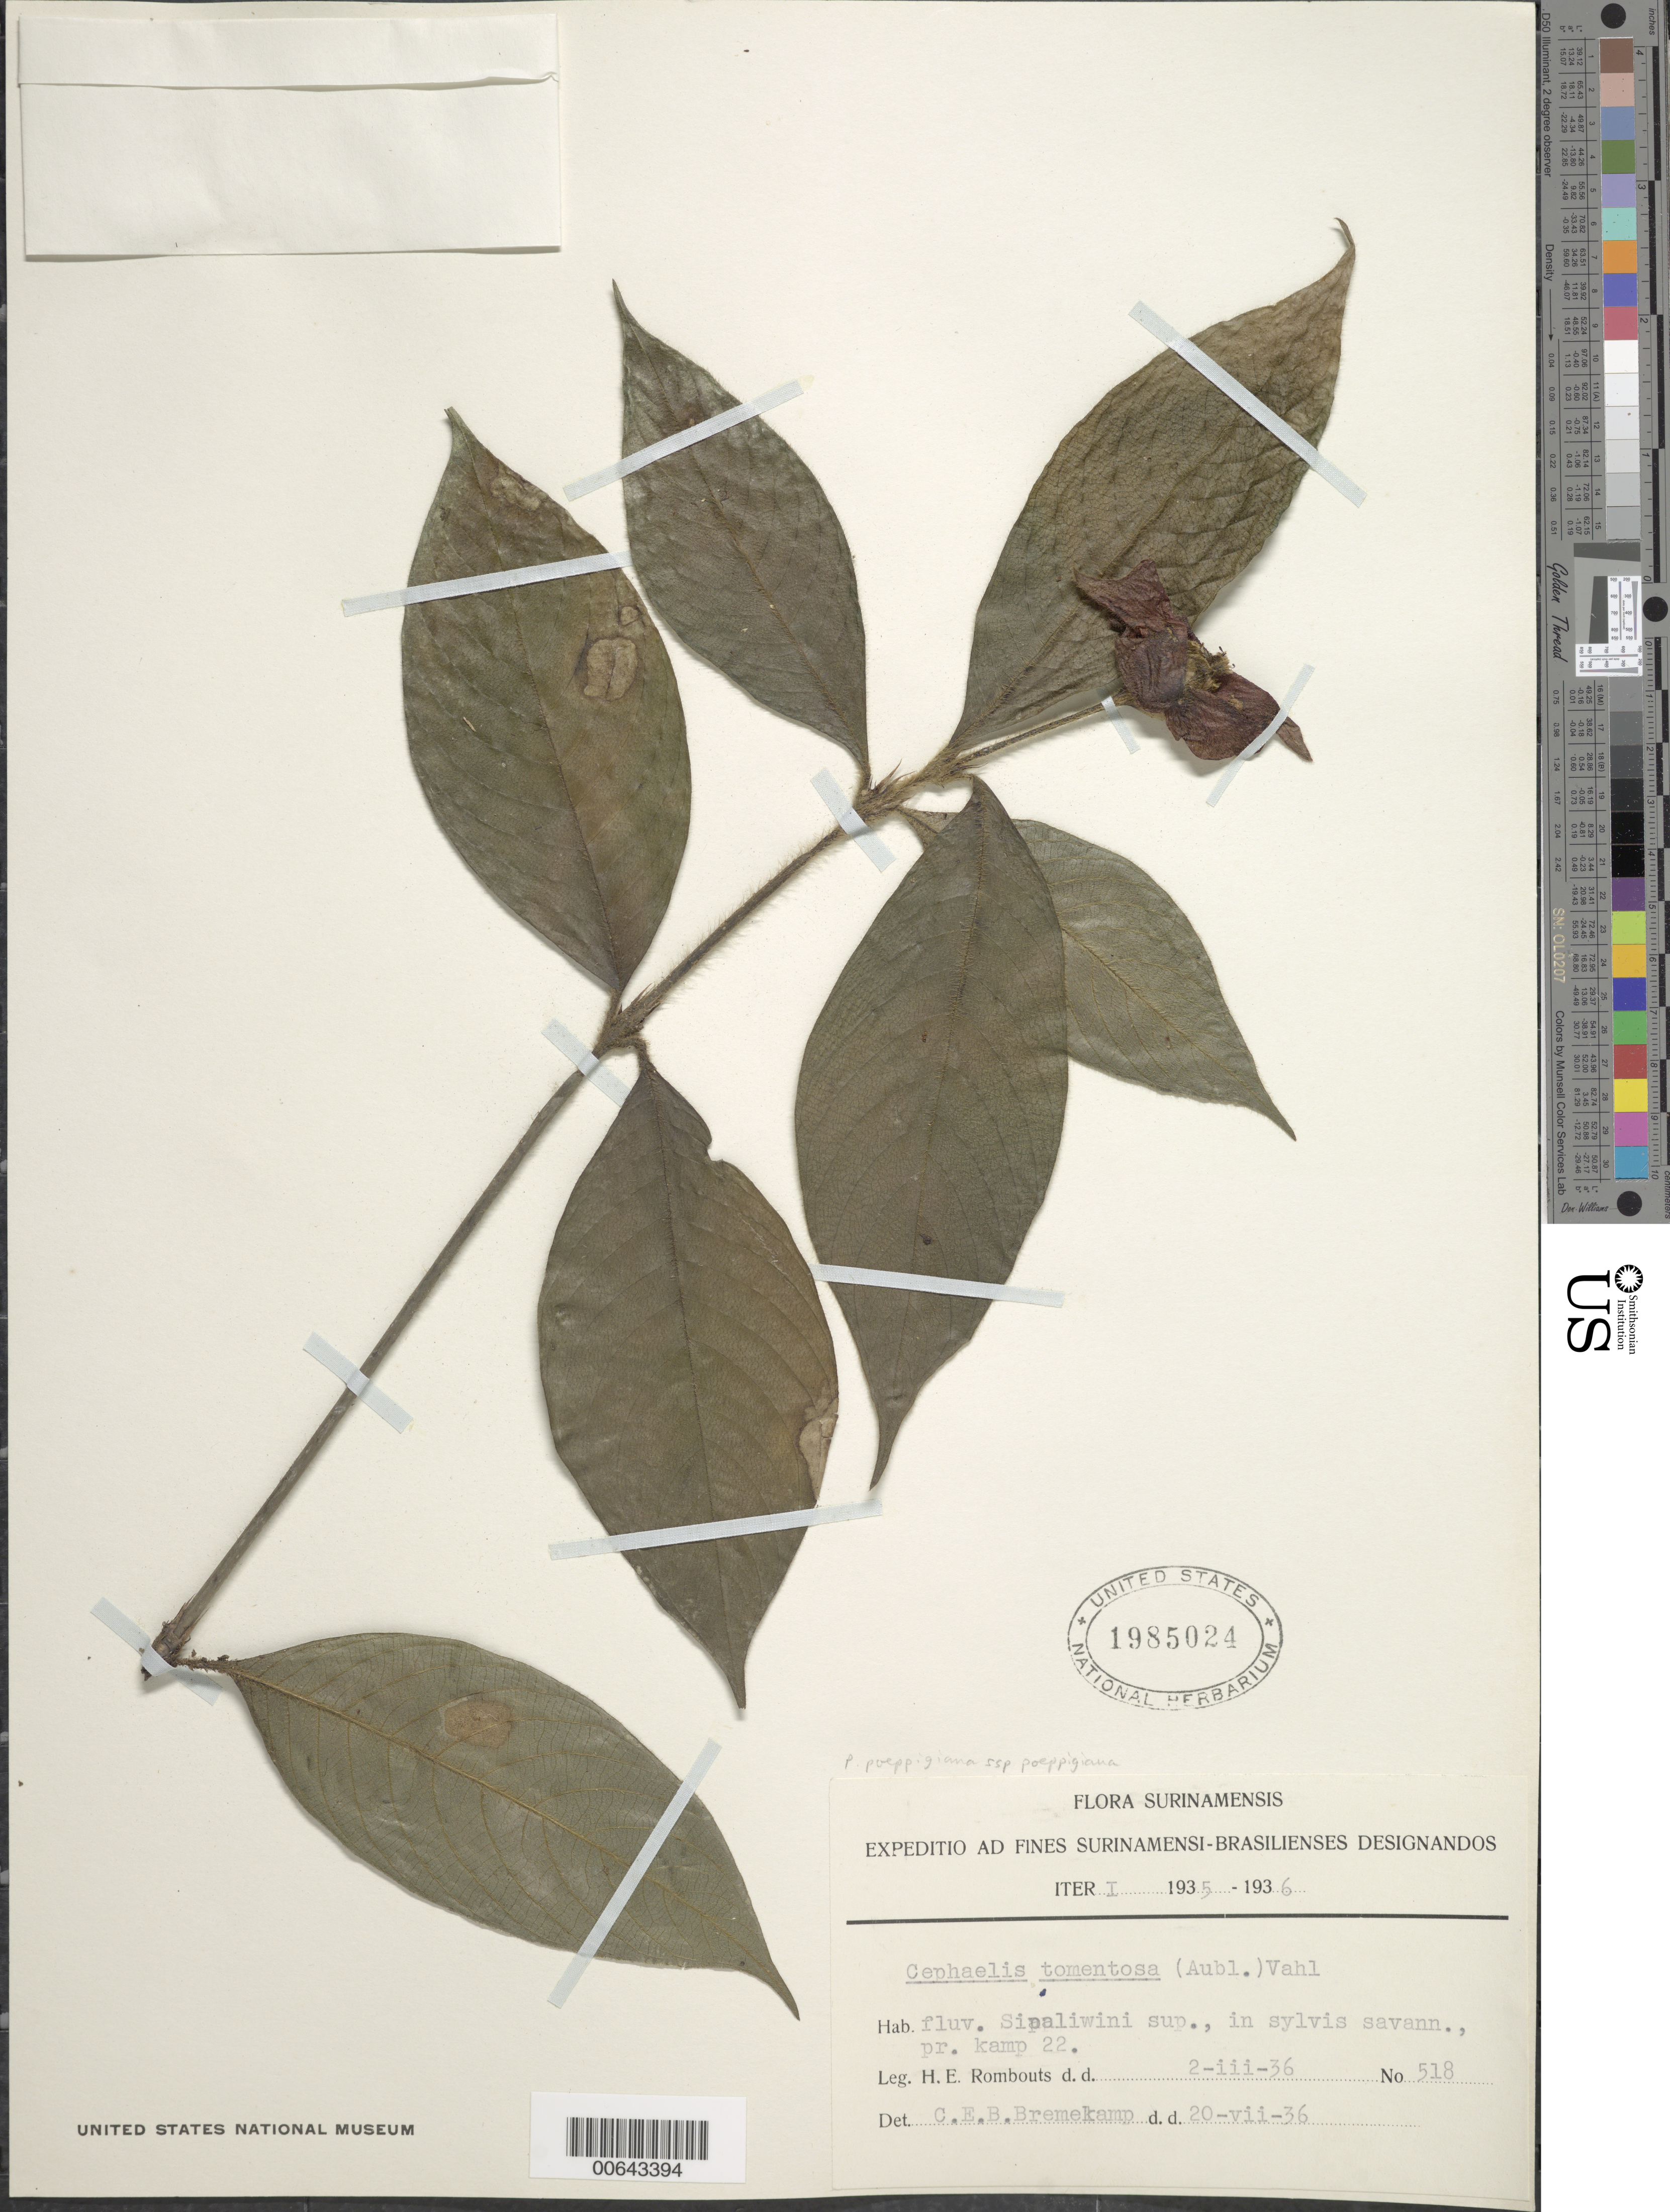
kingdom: Plantae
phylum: Tracheophyta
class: Magnoliopsida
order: Gentianales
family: Rubiaceae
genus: Palicourea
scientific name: Palicourea tomentosa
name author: (Aubl.) Borhidi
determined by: Kirkbride, J. H., Jr.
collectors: H. Rombouts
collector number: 518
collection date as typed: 2-Mar-36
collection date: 1936-03-02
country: Suriname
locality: Upper Sipaliwini R., camp XXII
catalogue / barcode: US 1985024